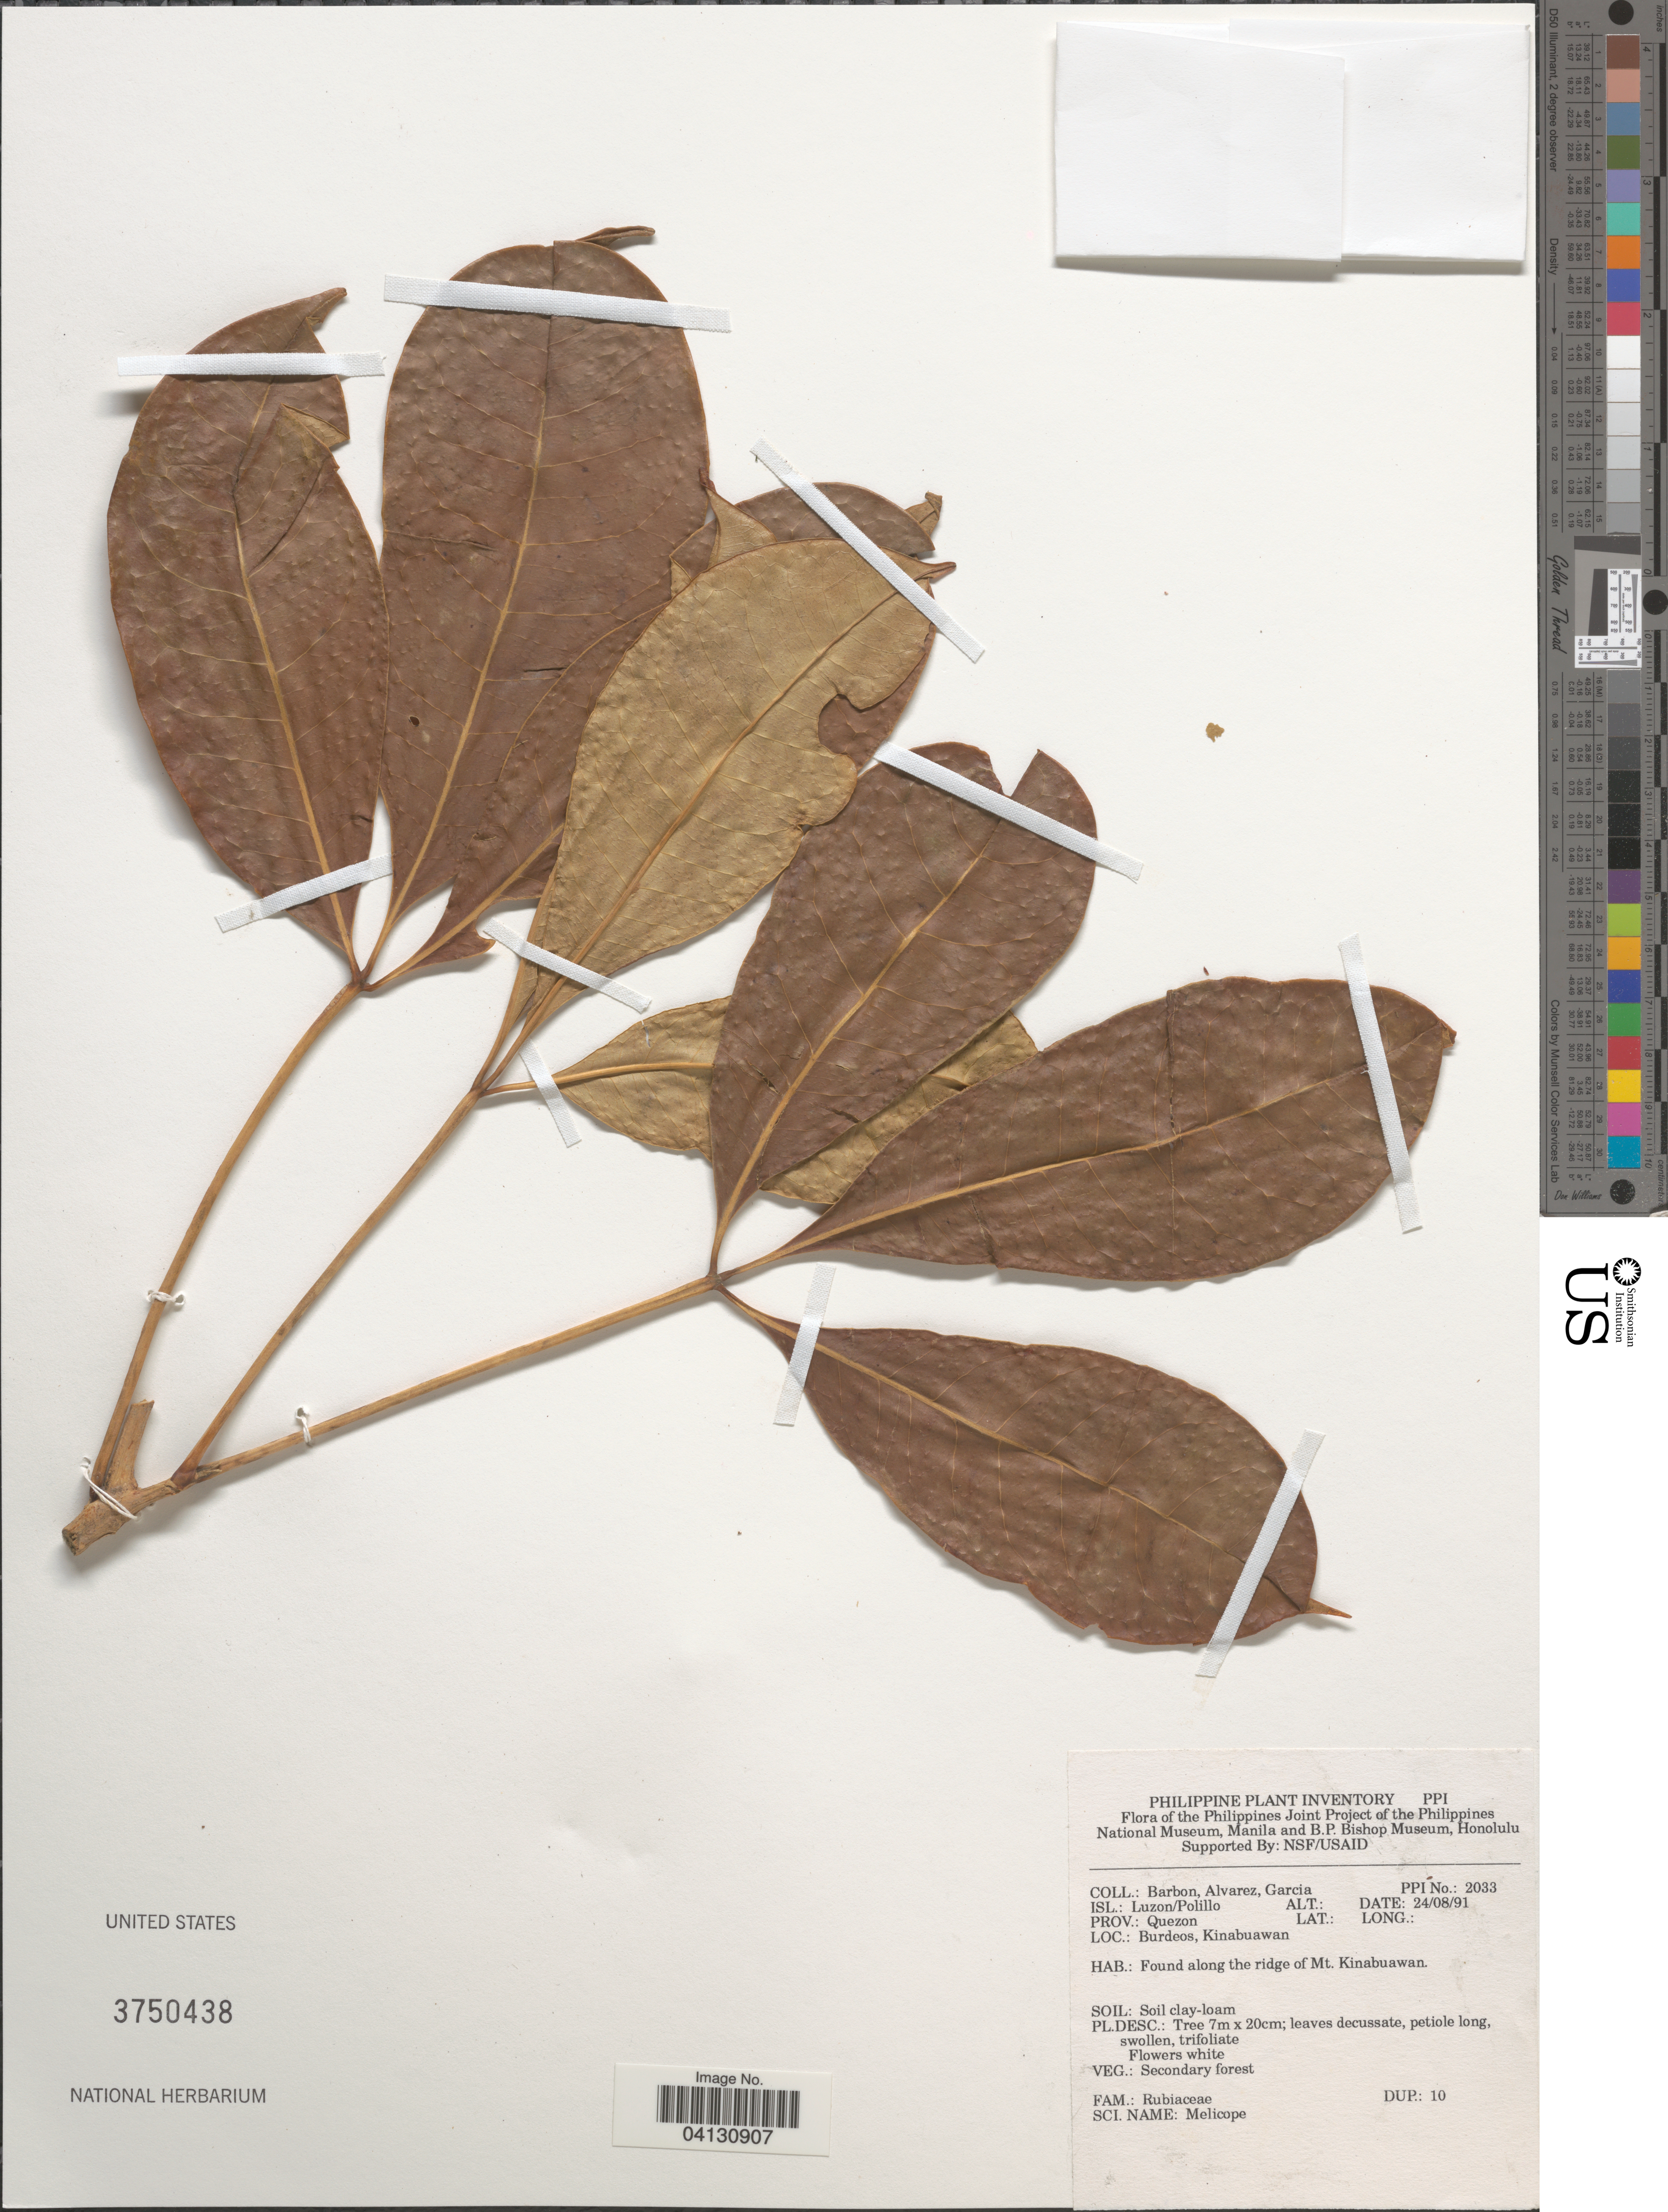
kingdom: Plantae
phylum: Tracheophyta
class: Magnoliopsida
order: Sapindales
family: Rutaceae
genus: Melicope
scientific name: Melicope sp.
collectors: Barbon, -- Alvarez & H. Garcia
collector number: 2033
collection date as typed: Transcribed d/m/y: 24/8/91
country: Philippines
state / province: Calabarzon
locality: Isl.: Luzon/Polillo. Prov.: Quezon. Burdeos, Kinabuawan. Found along the ridge of Mt. Kinabuawan.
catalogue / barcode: US 3750438